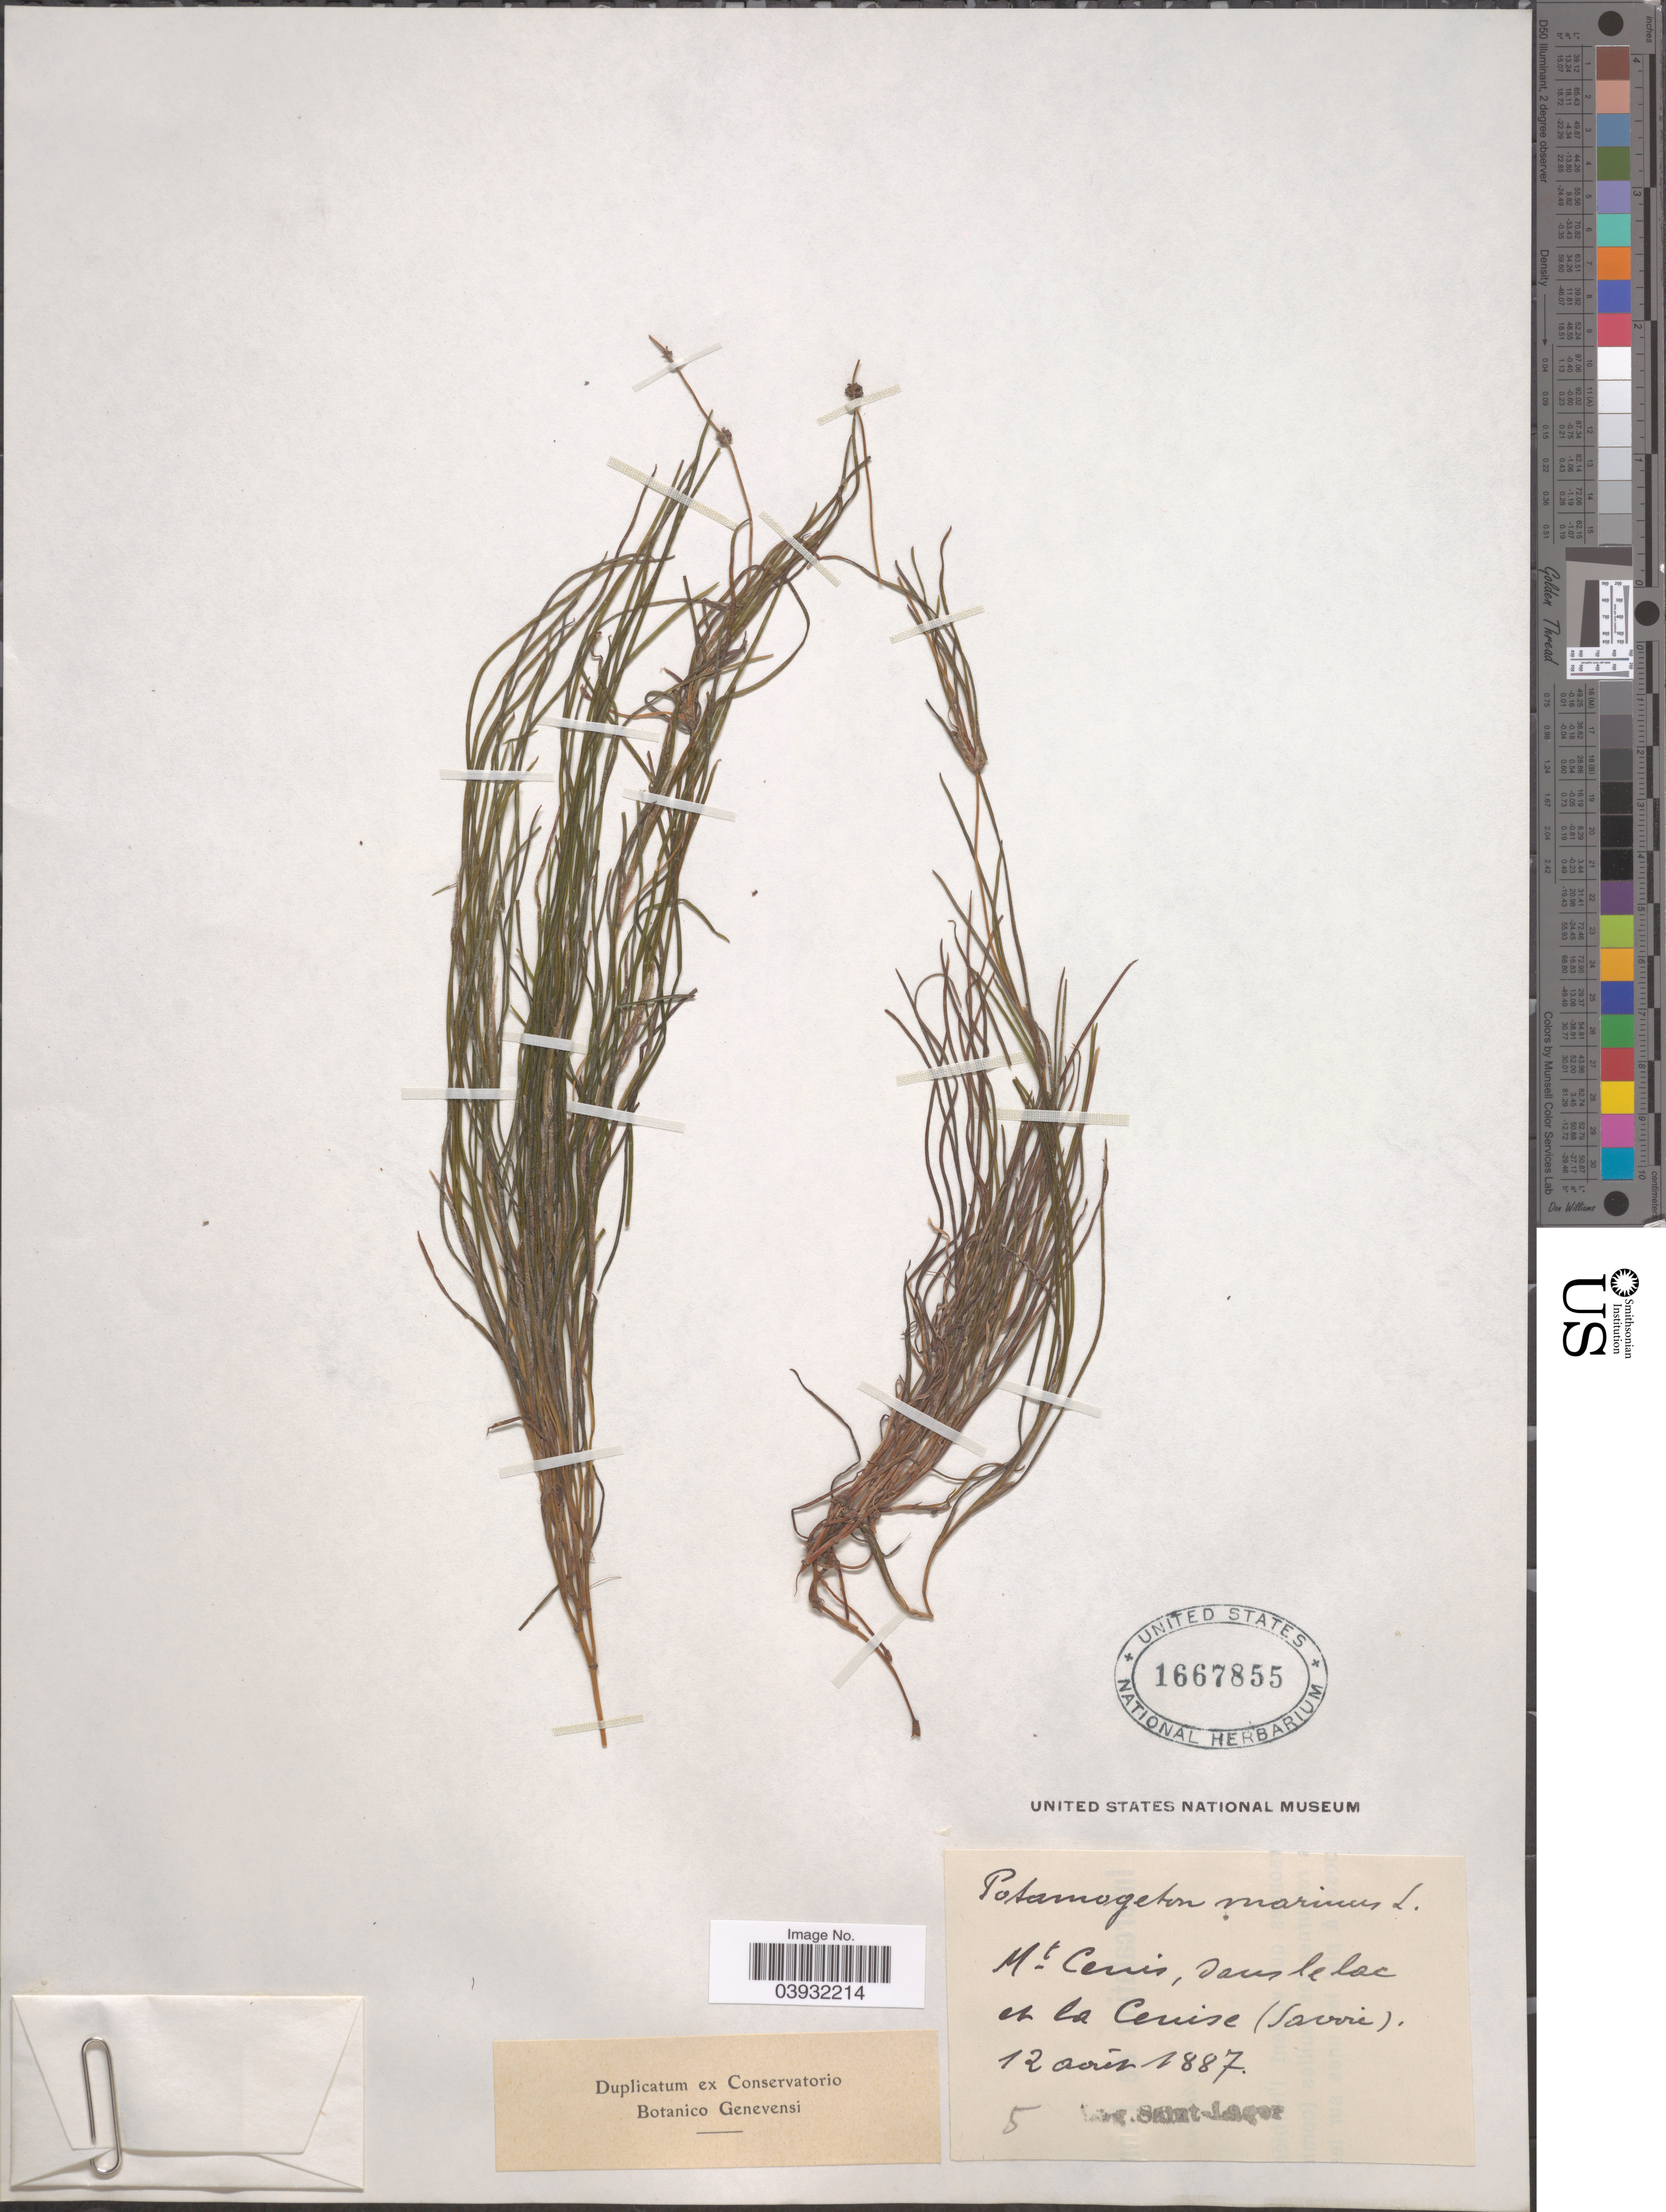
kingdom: Plantae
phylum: Tracheophyta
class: Liliopsida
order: Alismatales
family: Potamogetonaceae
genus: Potamogeton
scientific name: Potamogeton marinus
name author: L.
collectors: Saint-Lager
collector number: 5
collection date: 1887-08-12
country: France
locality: Mt. Cenis, dans le lac et la Ceruise [interpreted] (Savoie).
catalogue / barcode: US 1667855